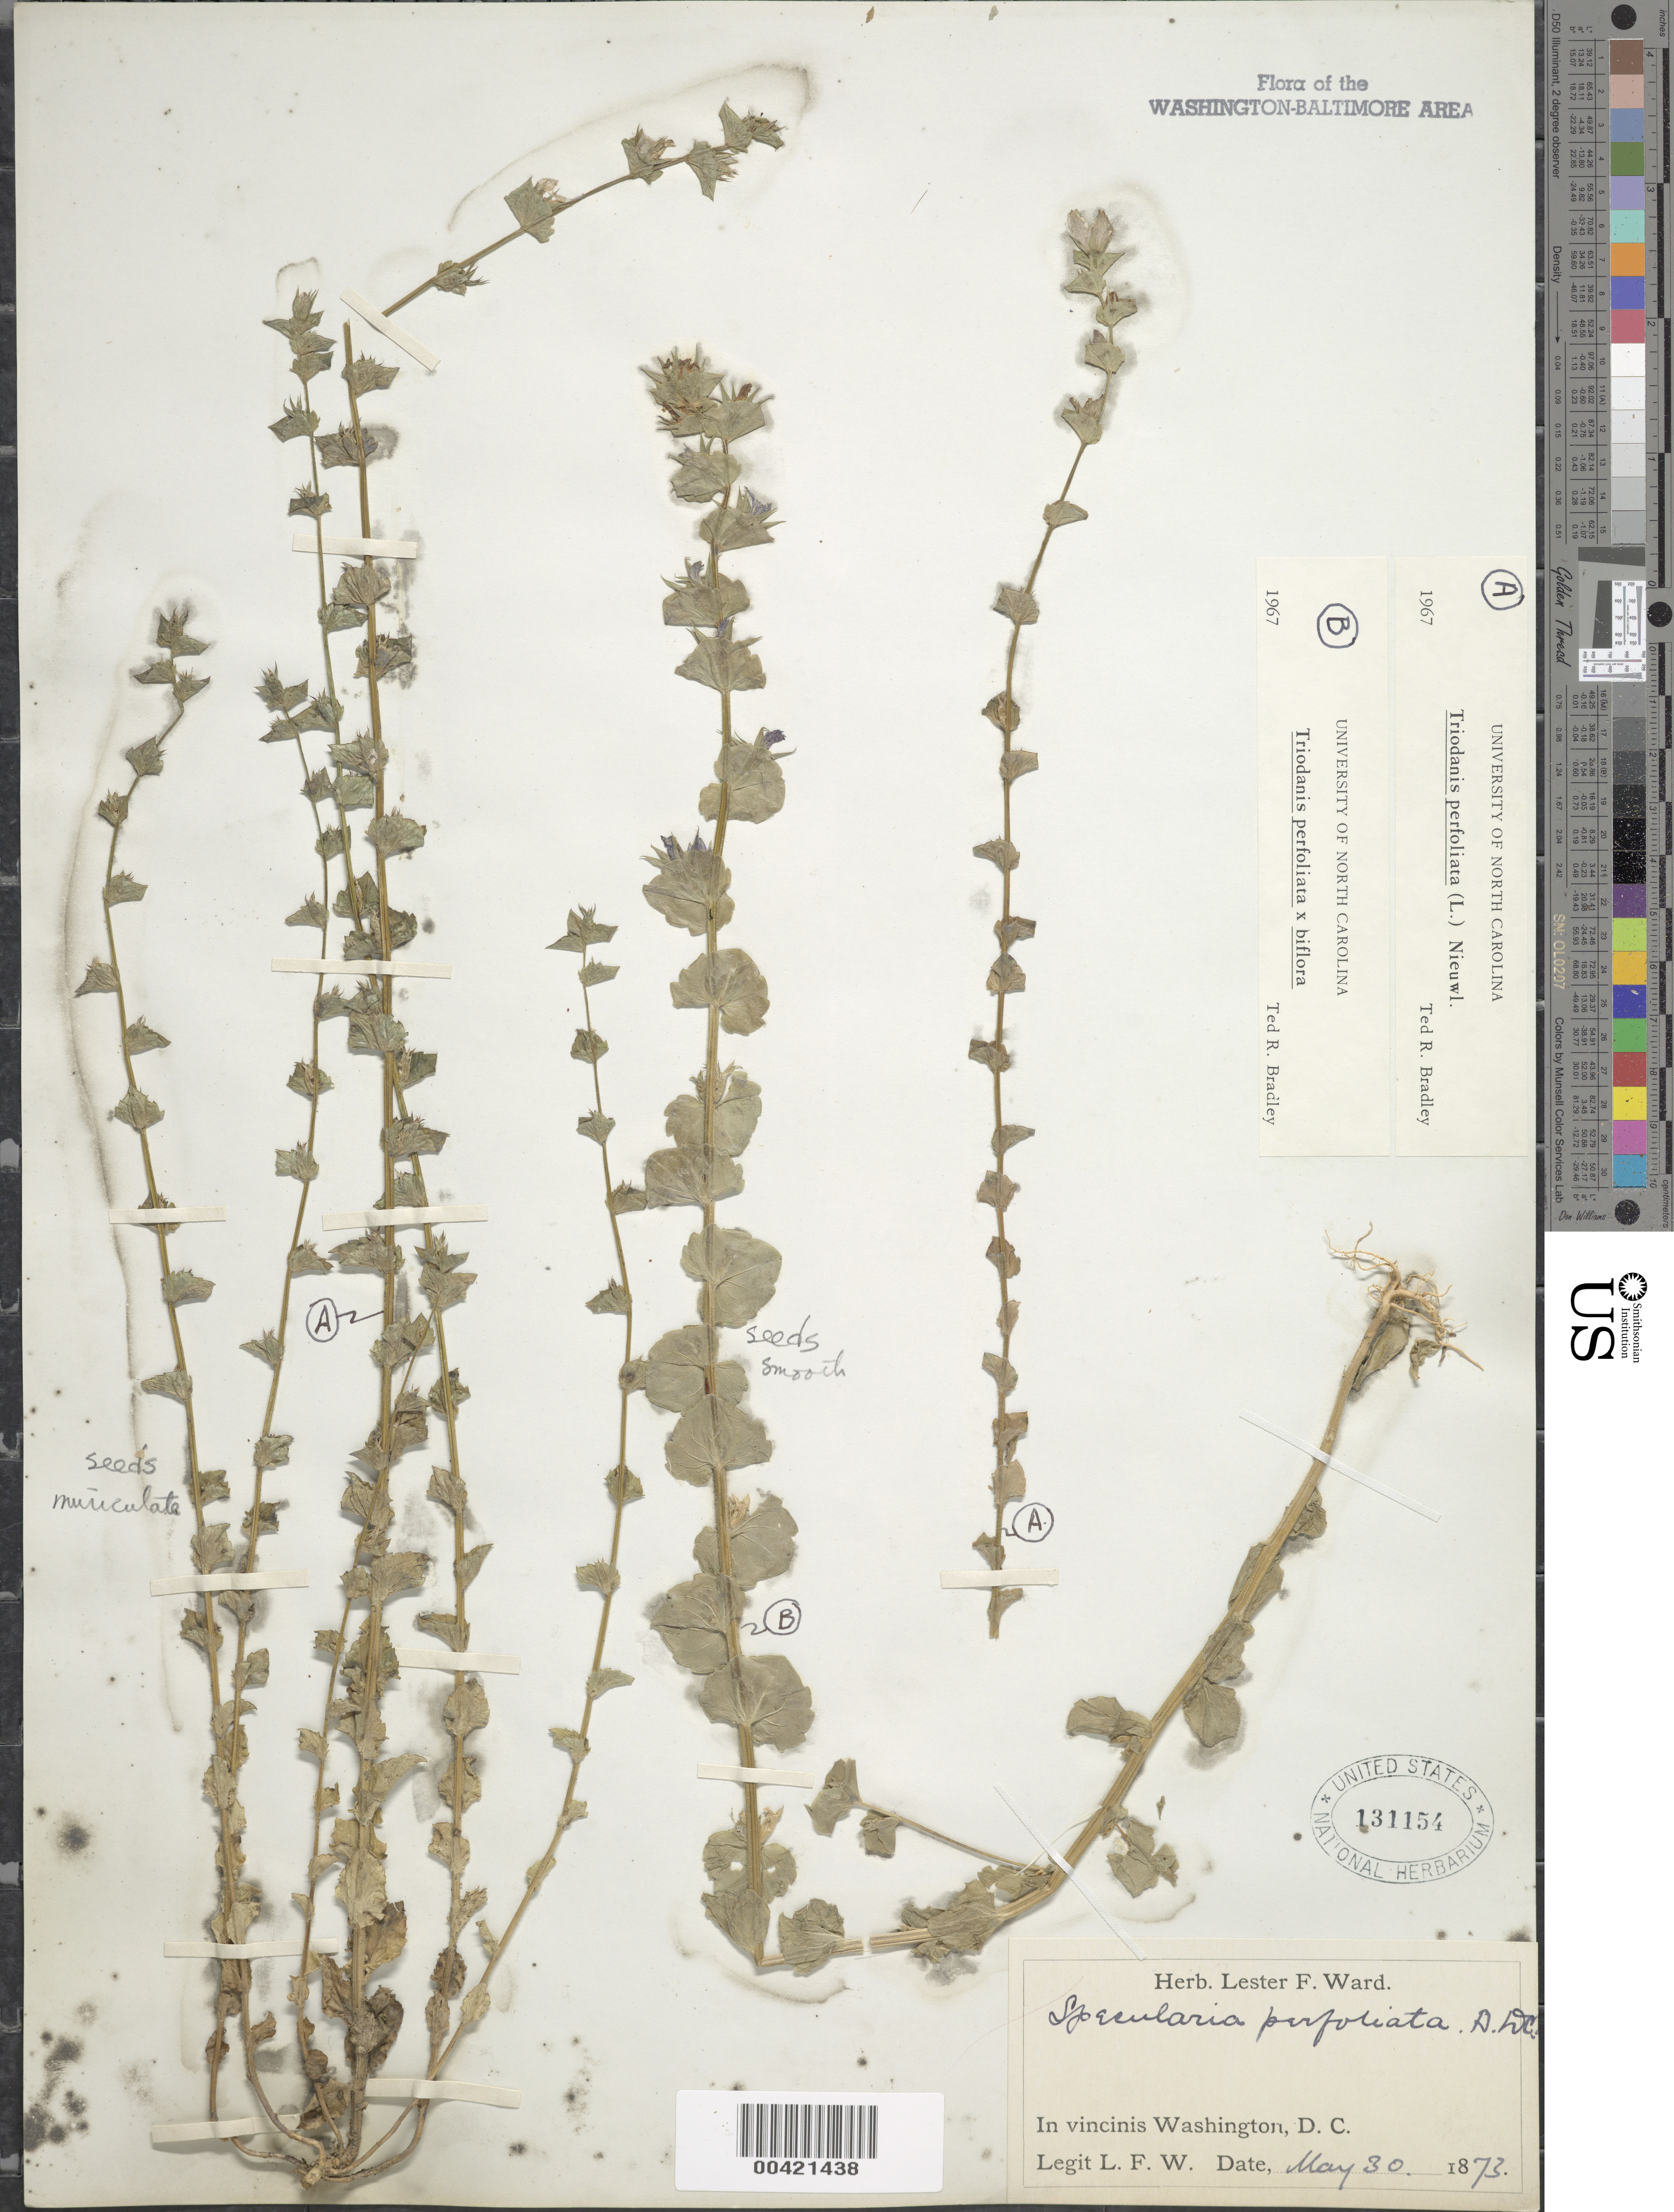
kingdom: Plantae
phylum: Tracheophyta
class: Magnoliopsida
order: Asterales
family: Campanulaceae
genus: Triodanis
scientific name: Triodanis perfoliata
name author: (L.) Nieuwl.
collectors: L. F. Ward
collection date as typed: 30 May 1873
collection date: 1873-05-30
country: United States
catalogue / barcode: US 131154